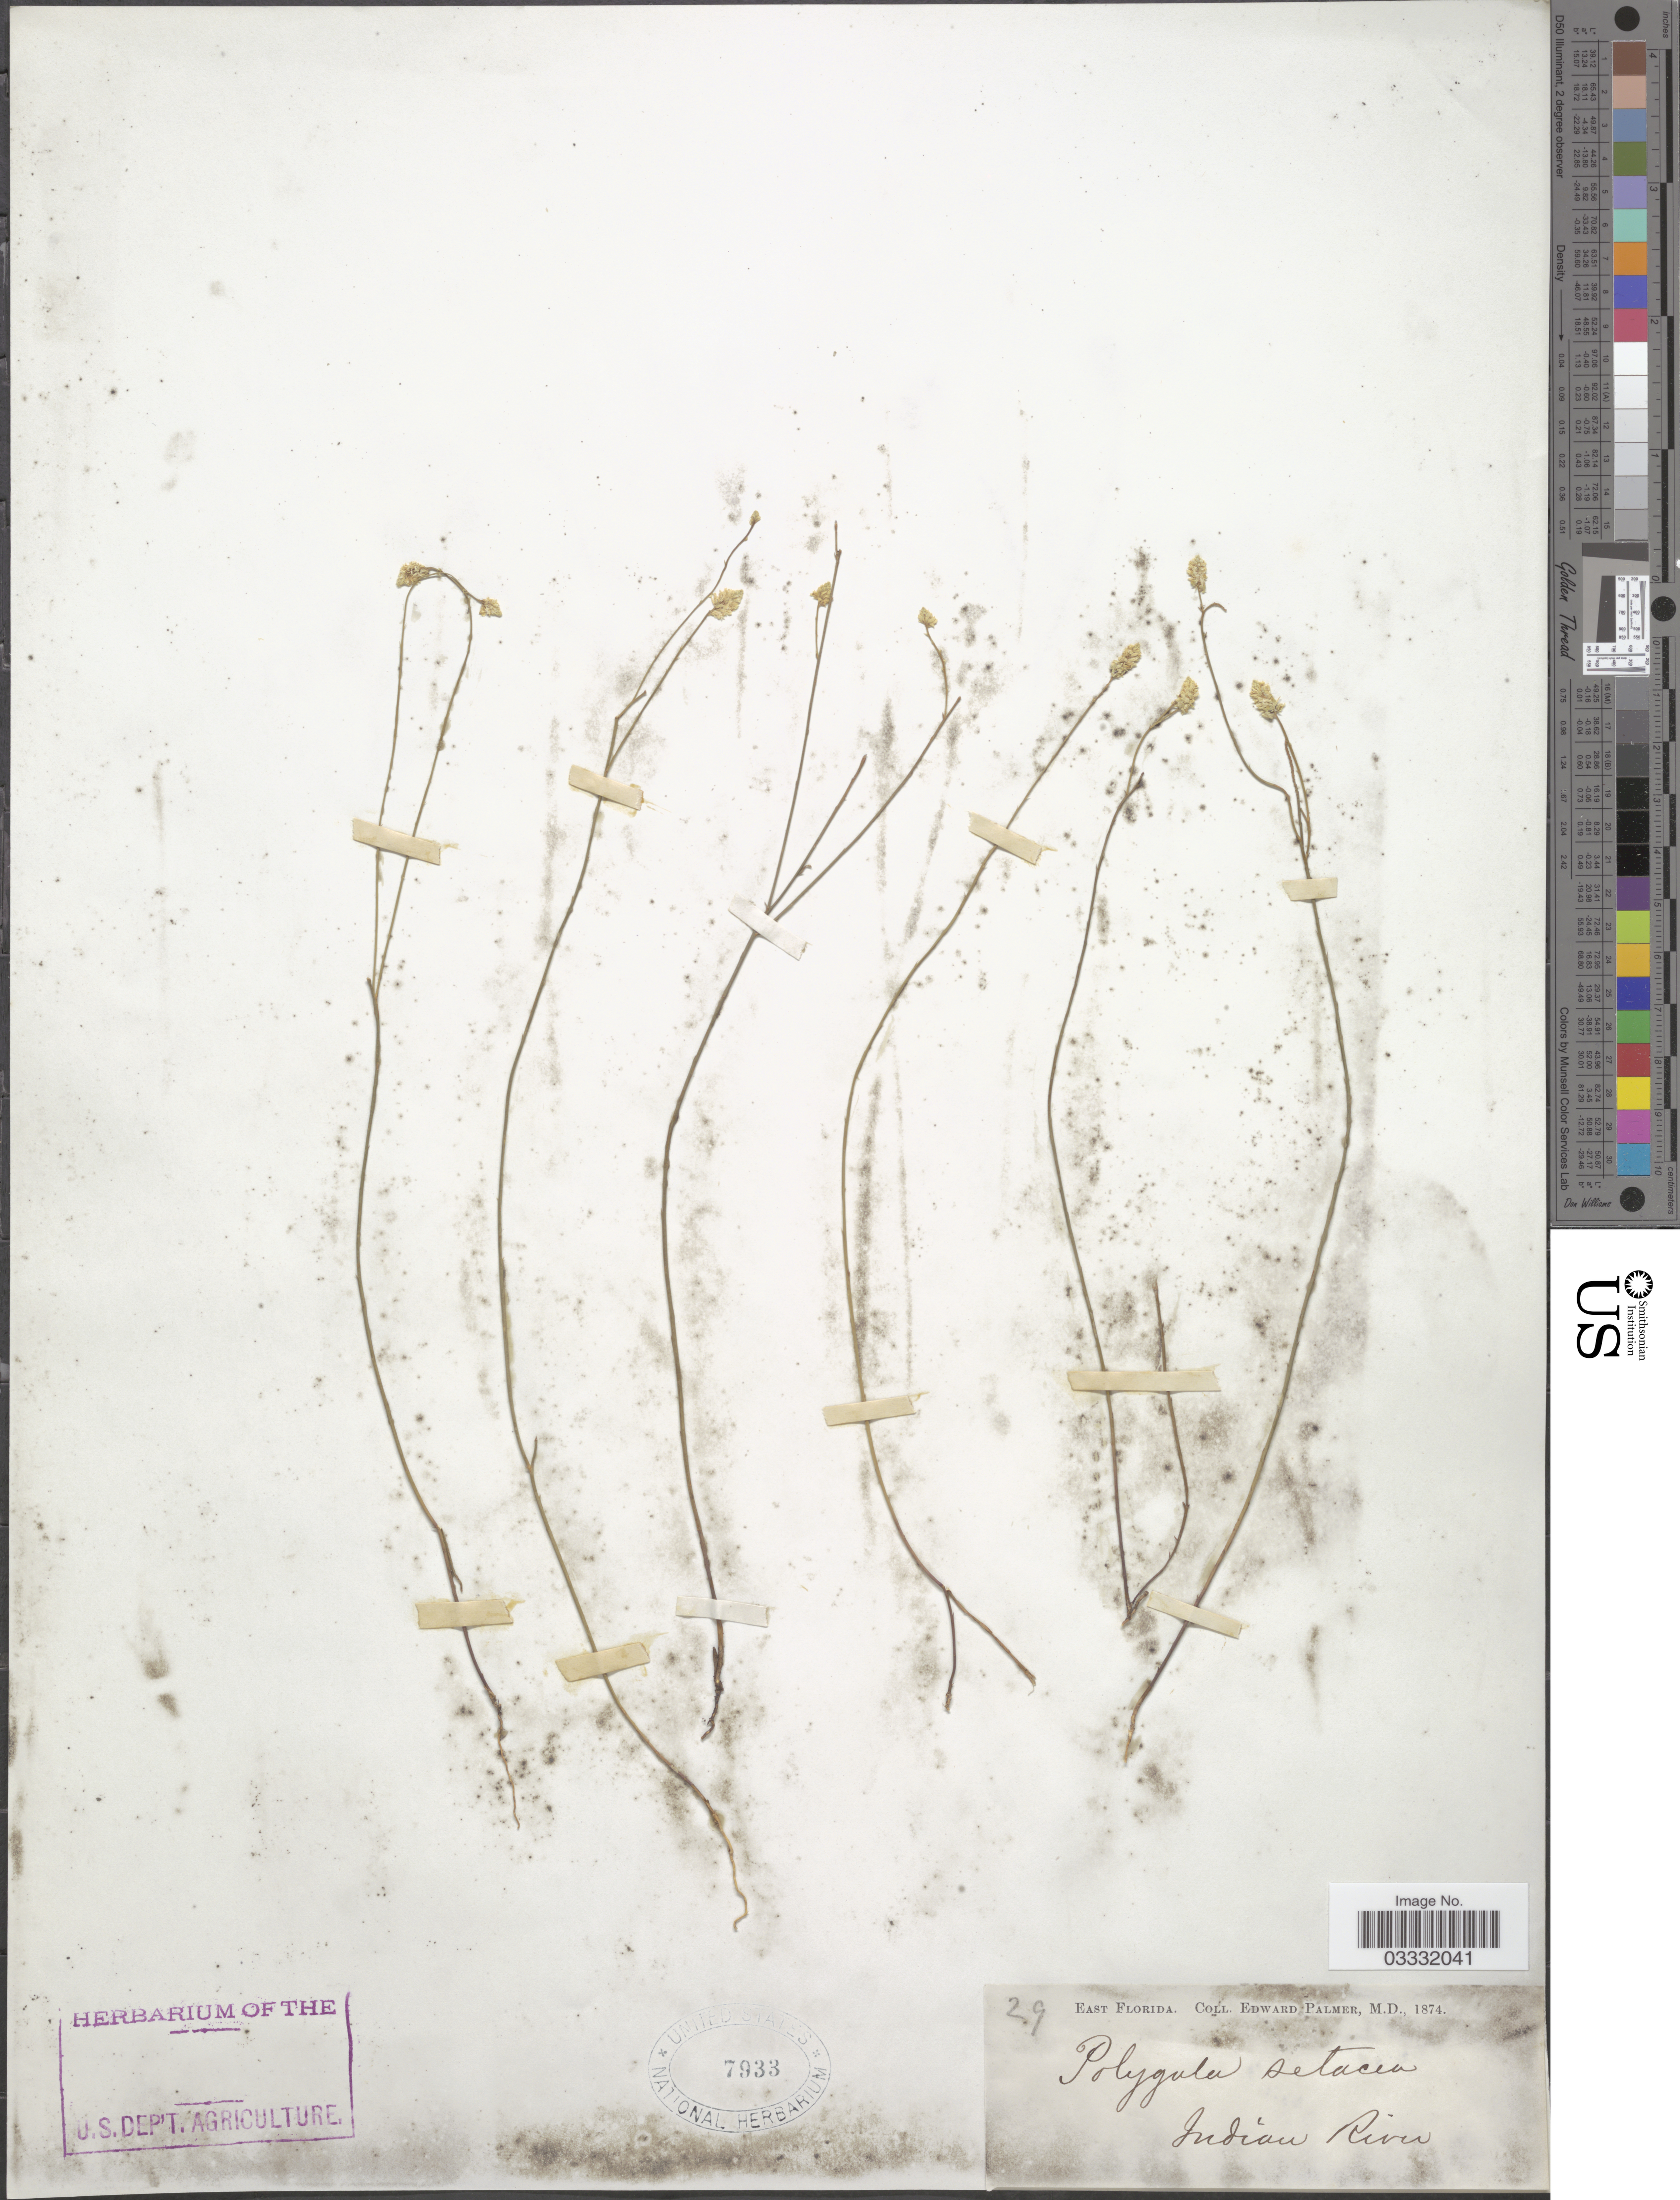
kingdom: Plantae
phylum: Tracheophyta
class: Magnoliopsida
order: Fabales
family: Polygalaceae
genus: Polygala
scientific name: Polygala setacea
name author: Michx.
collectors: E. Palmer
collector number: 29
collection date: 1874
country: United States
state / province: Florida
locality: East Florida. Indian River.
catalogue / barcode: US 7933